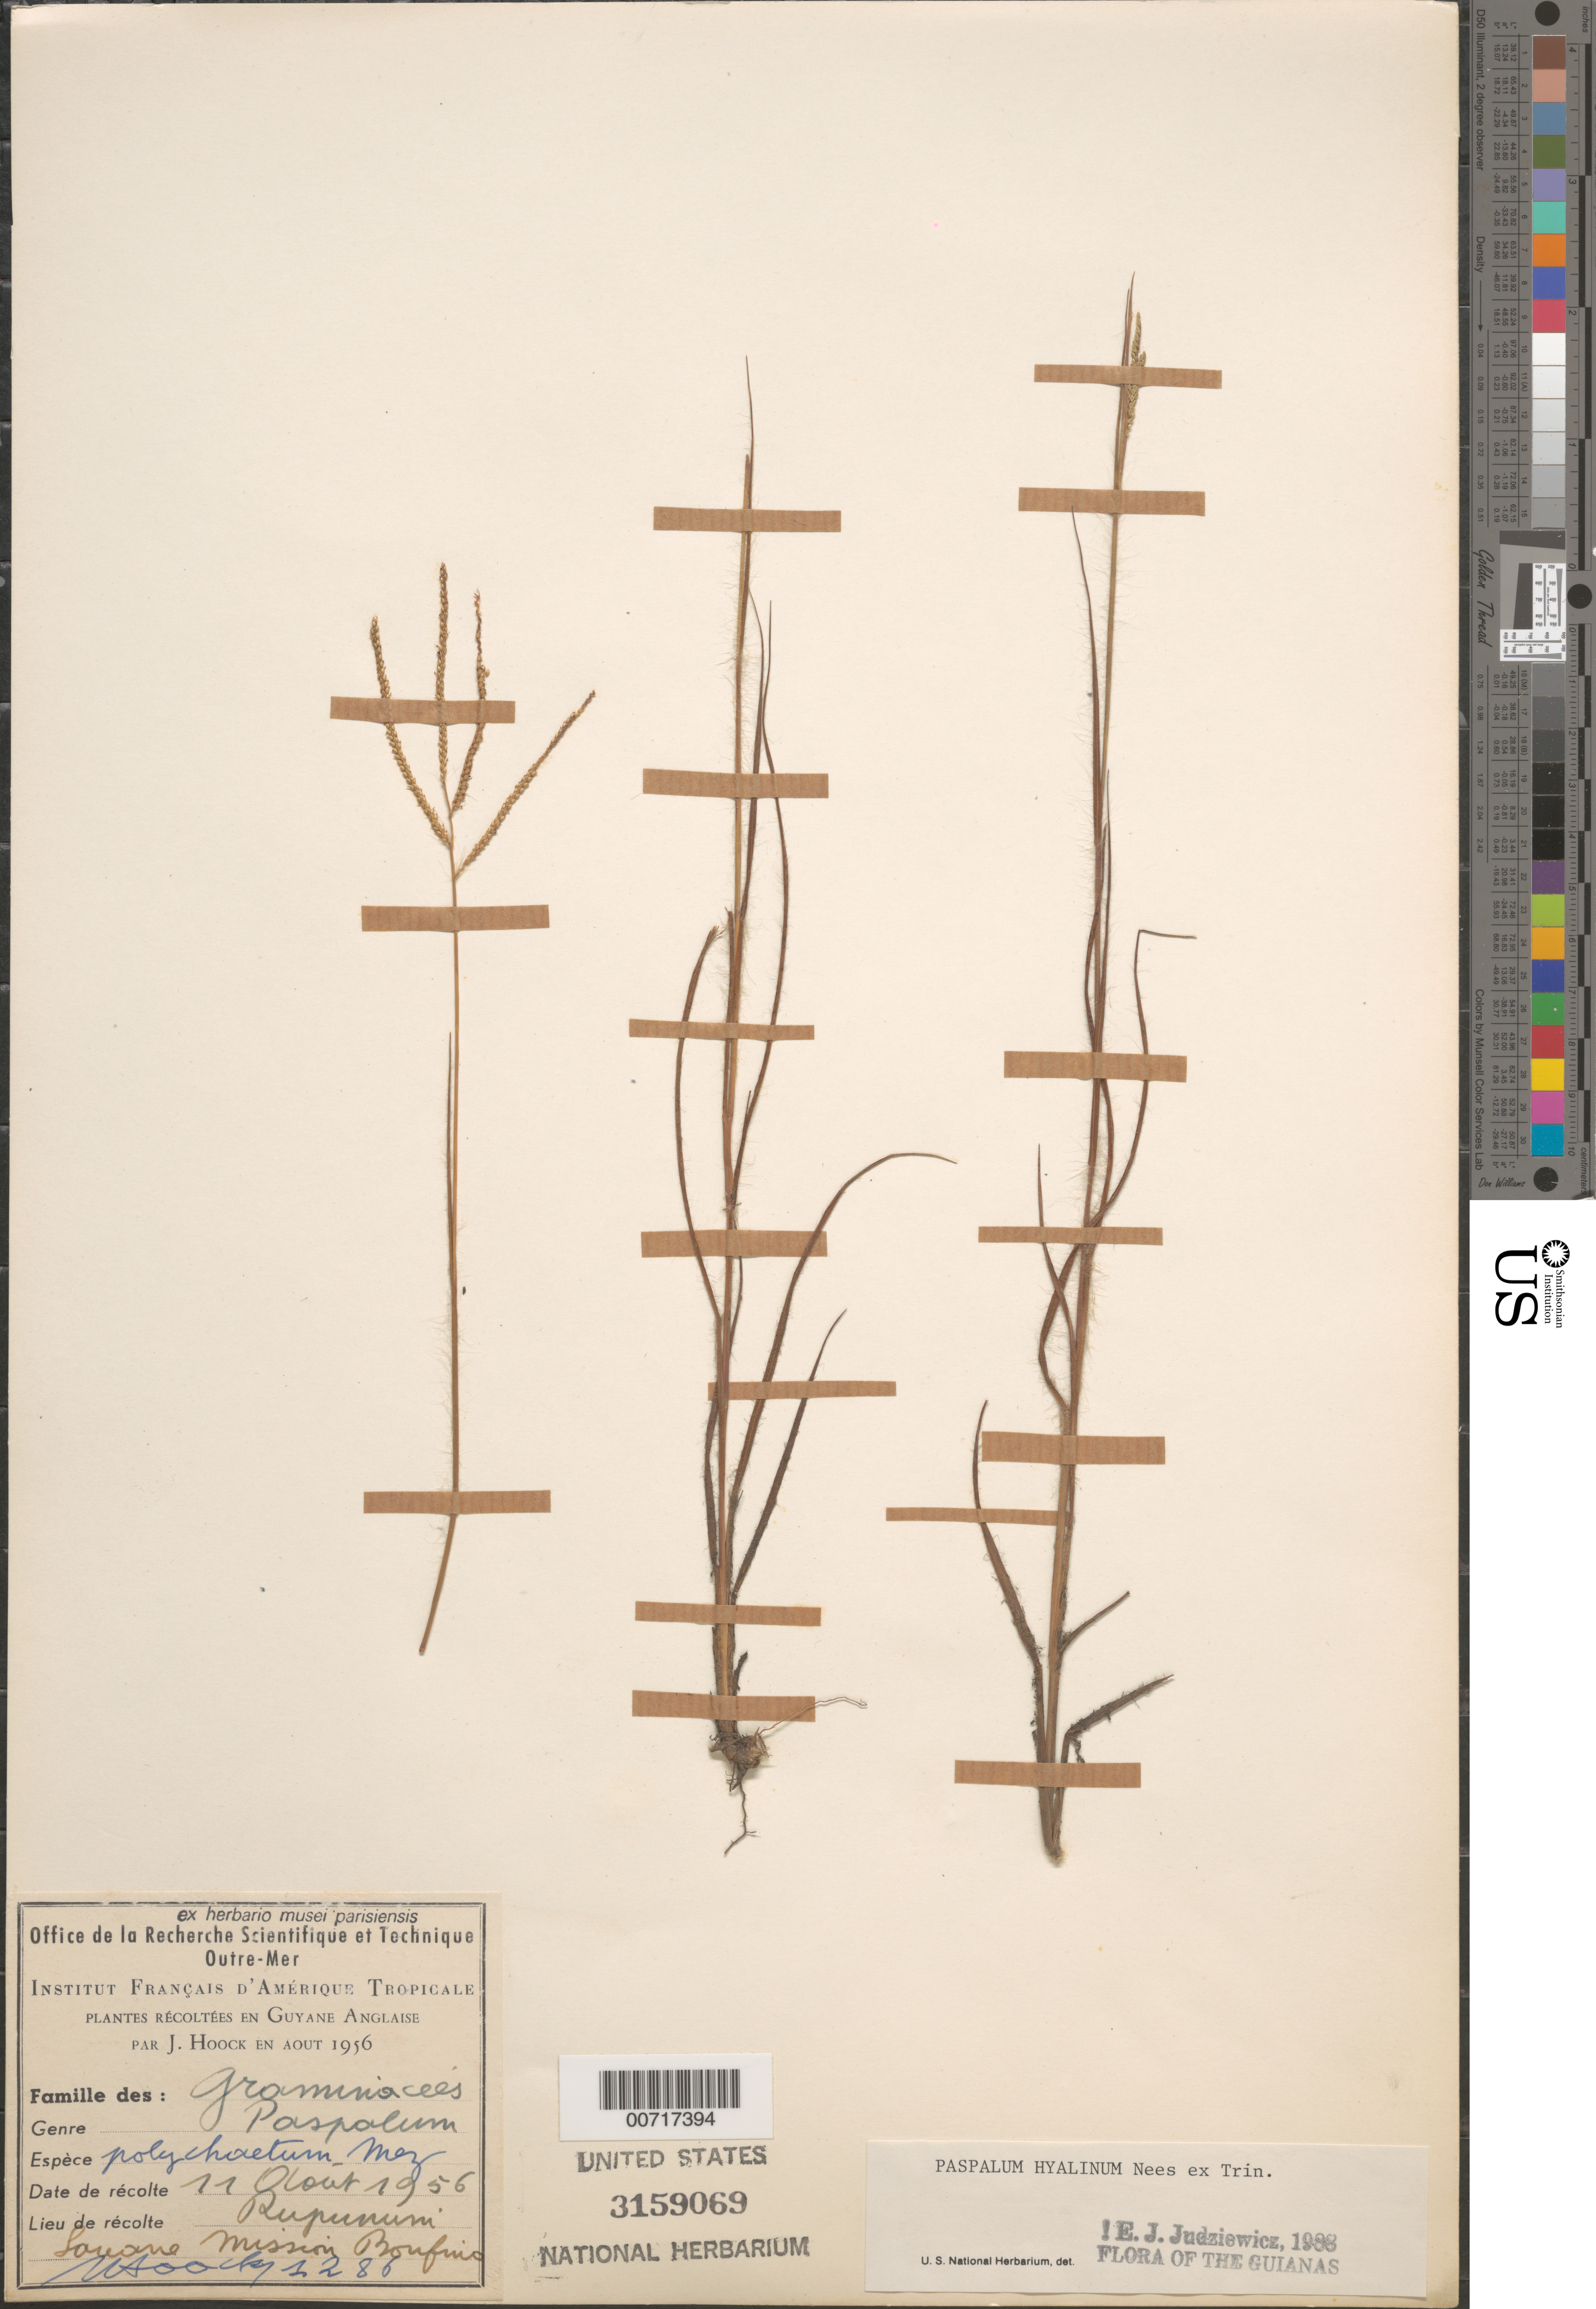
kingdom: Plantae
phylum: Tracheophyta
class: Liliopsida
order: Poales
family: Poaceae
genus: Paspalum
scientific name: Paspalum hyalinum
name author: Nees ex Trin.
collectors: J. Hoock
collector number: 2286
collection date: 1956-08-11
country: Guyana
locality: Guyane Anglaise. Rupununi. Savane Mission Bonfino.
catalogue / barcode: US 3159069